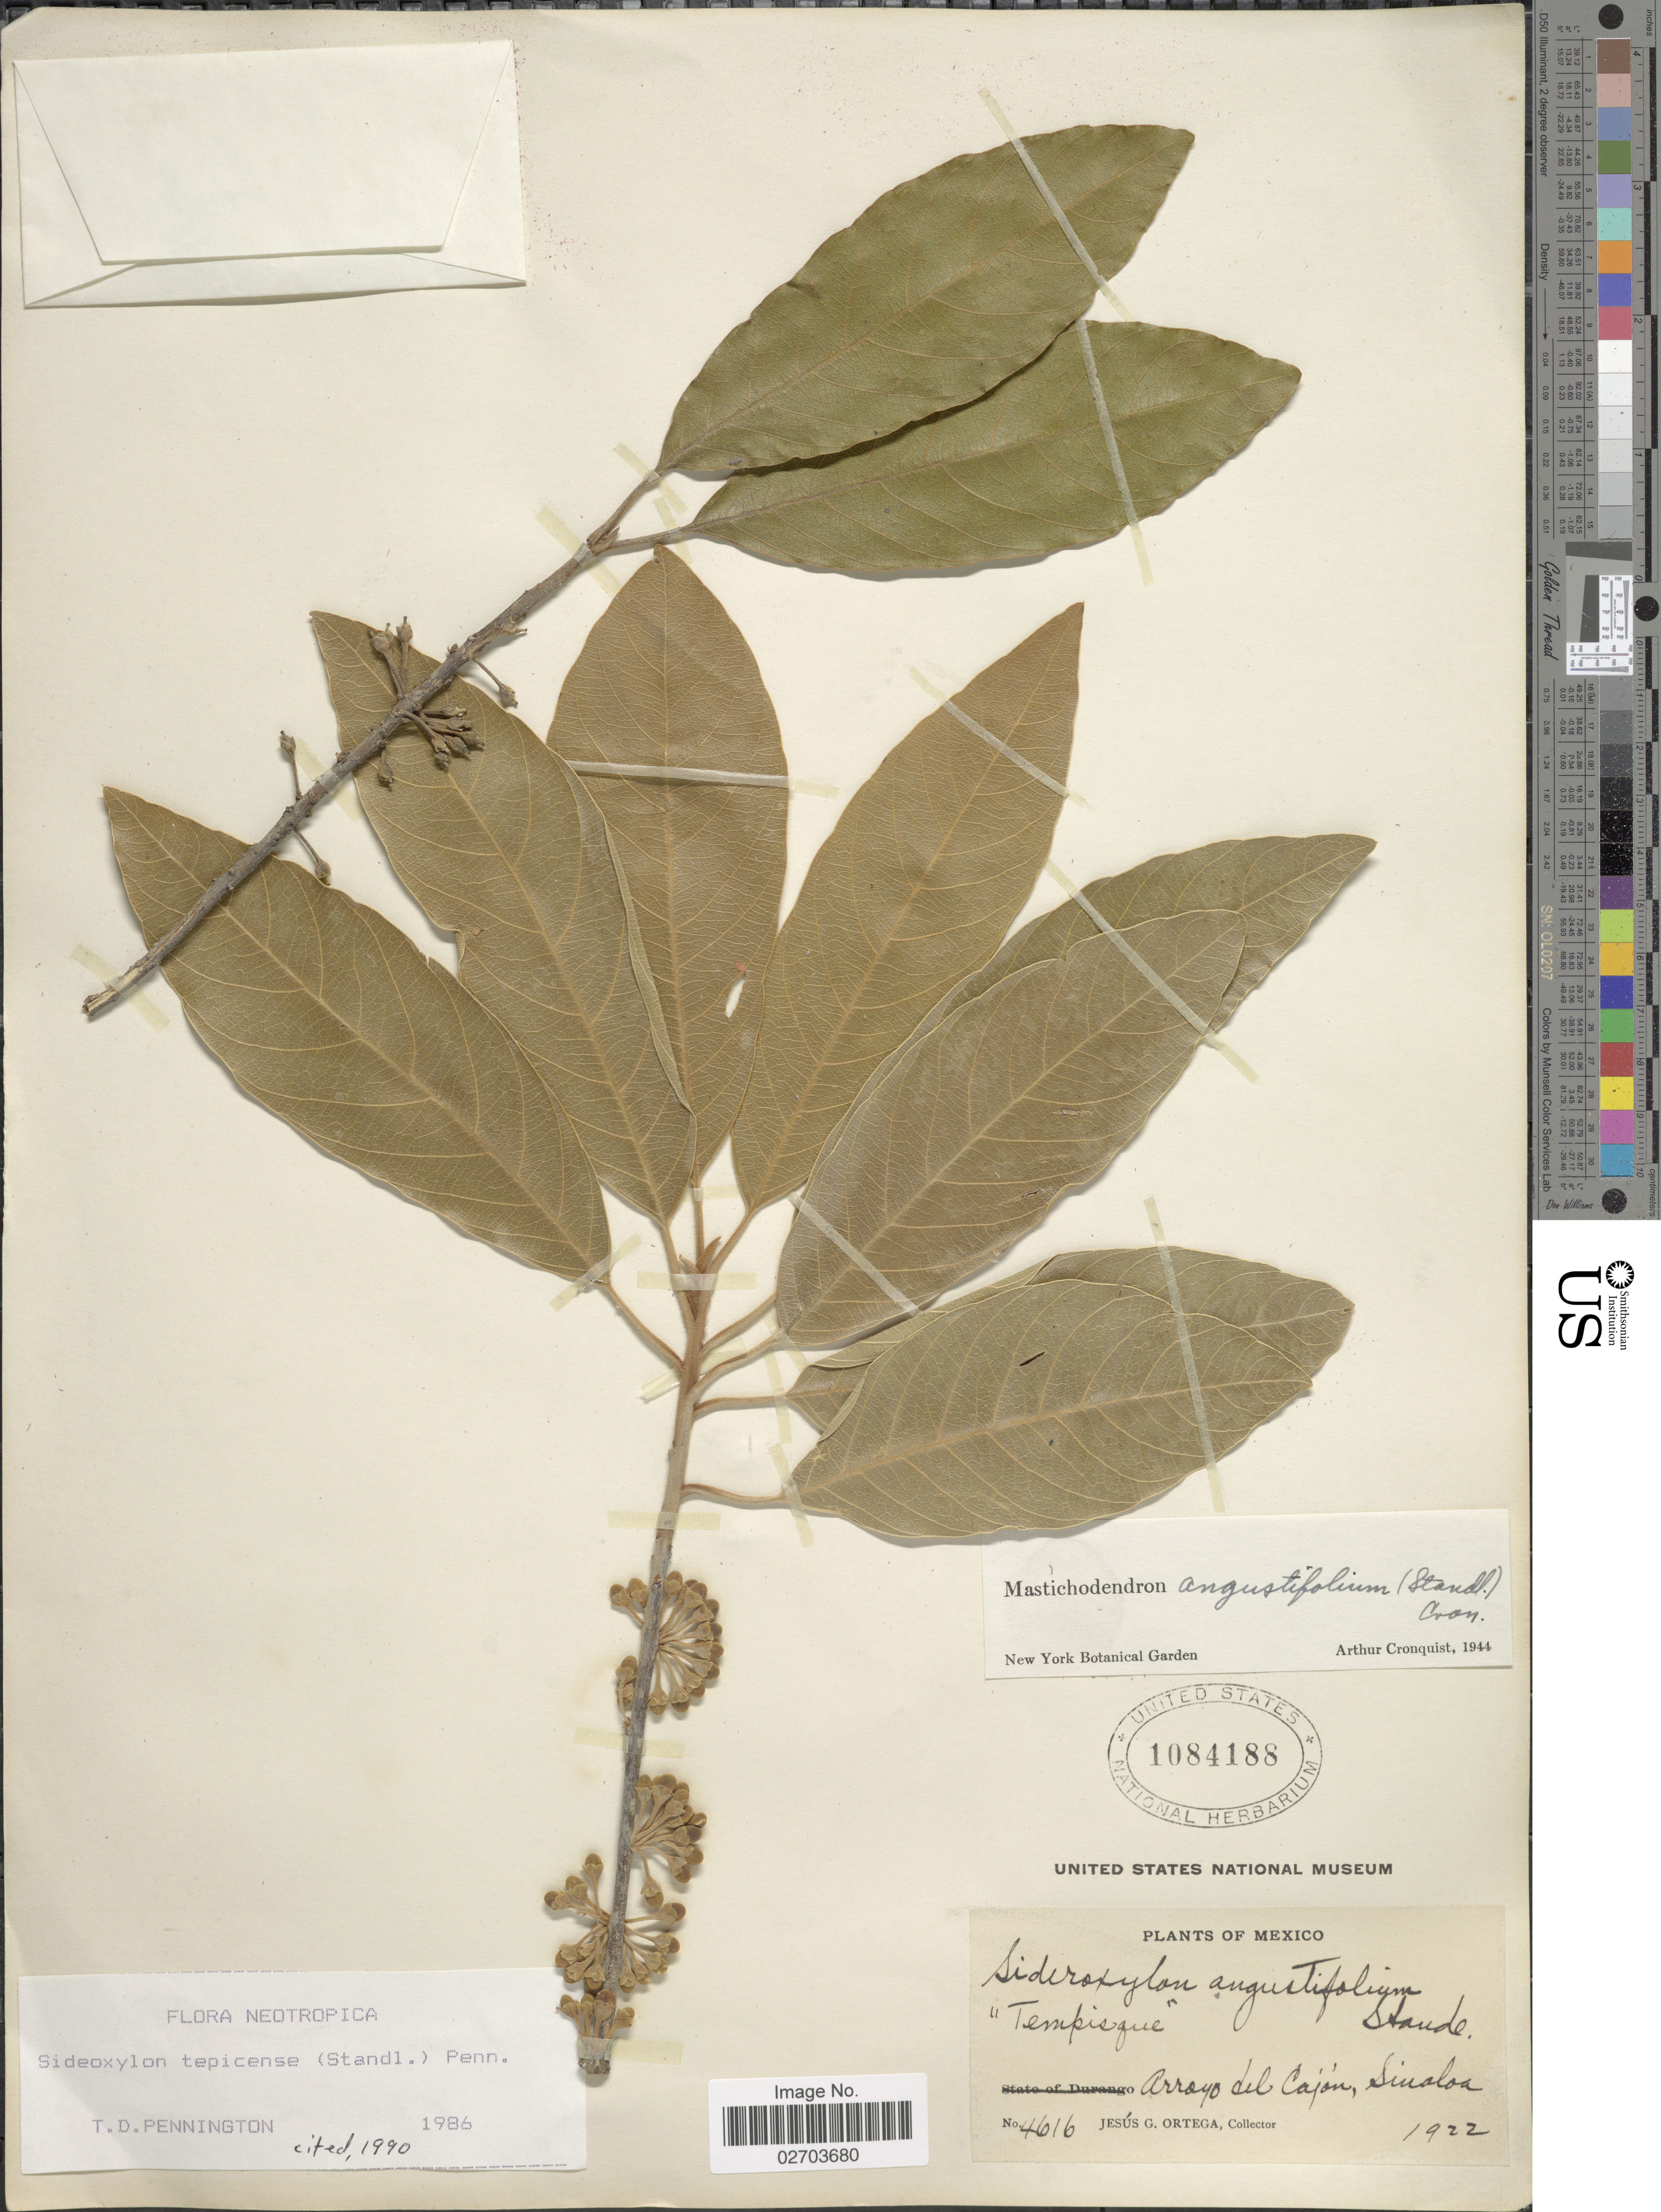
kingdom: Plantae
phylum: Tracheophyta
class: Magnoliopsida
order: Ericales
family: Sapotaceae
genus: Sideroxylon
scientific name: Sideroxylon tepicense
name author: (Standl.) T.D. Penn.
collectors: J. Ortega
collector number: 4616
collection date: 1922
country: Mexico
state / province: Sinaloa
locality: Arroyo del Cajon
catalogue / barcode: US 1084188